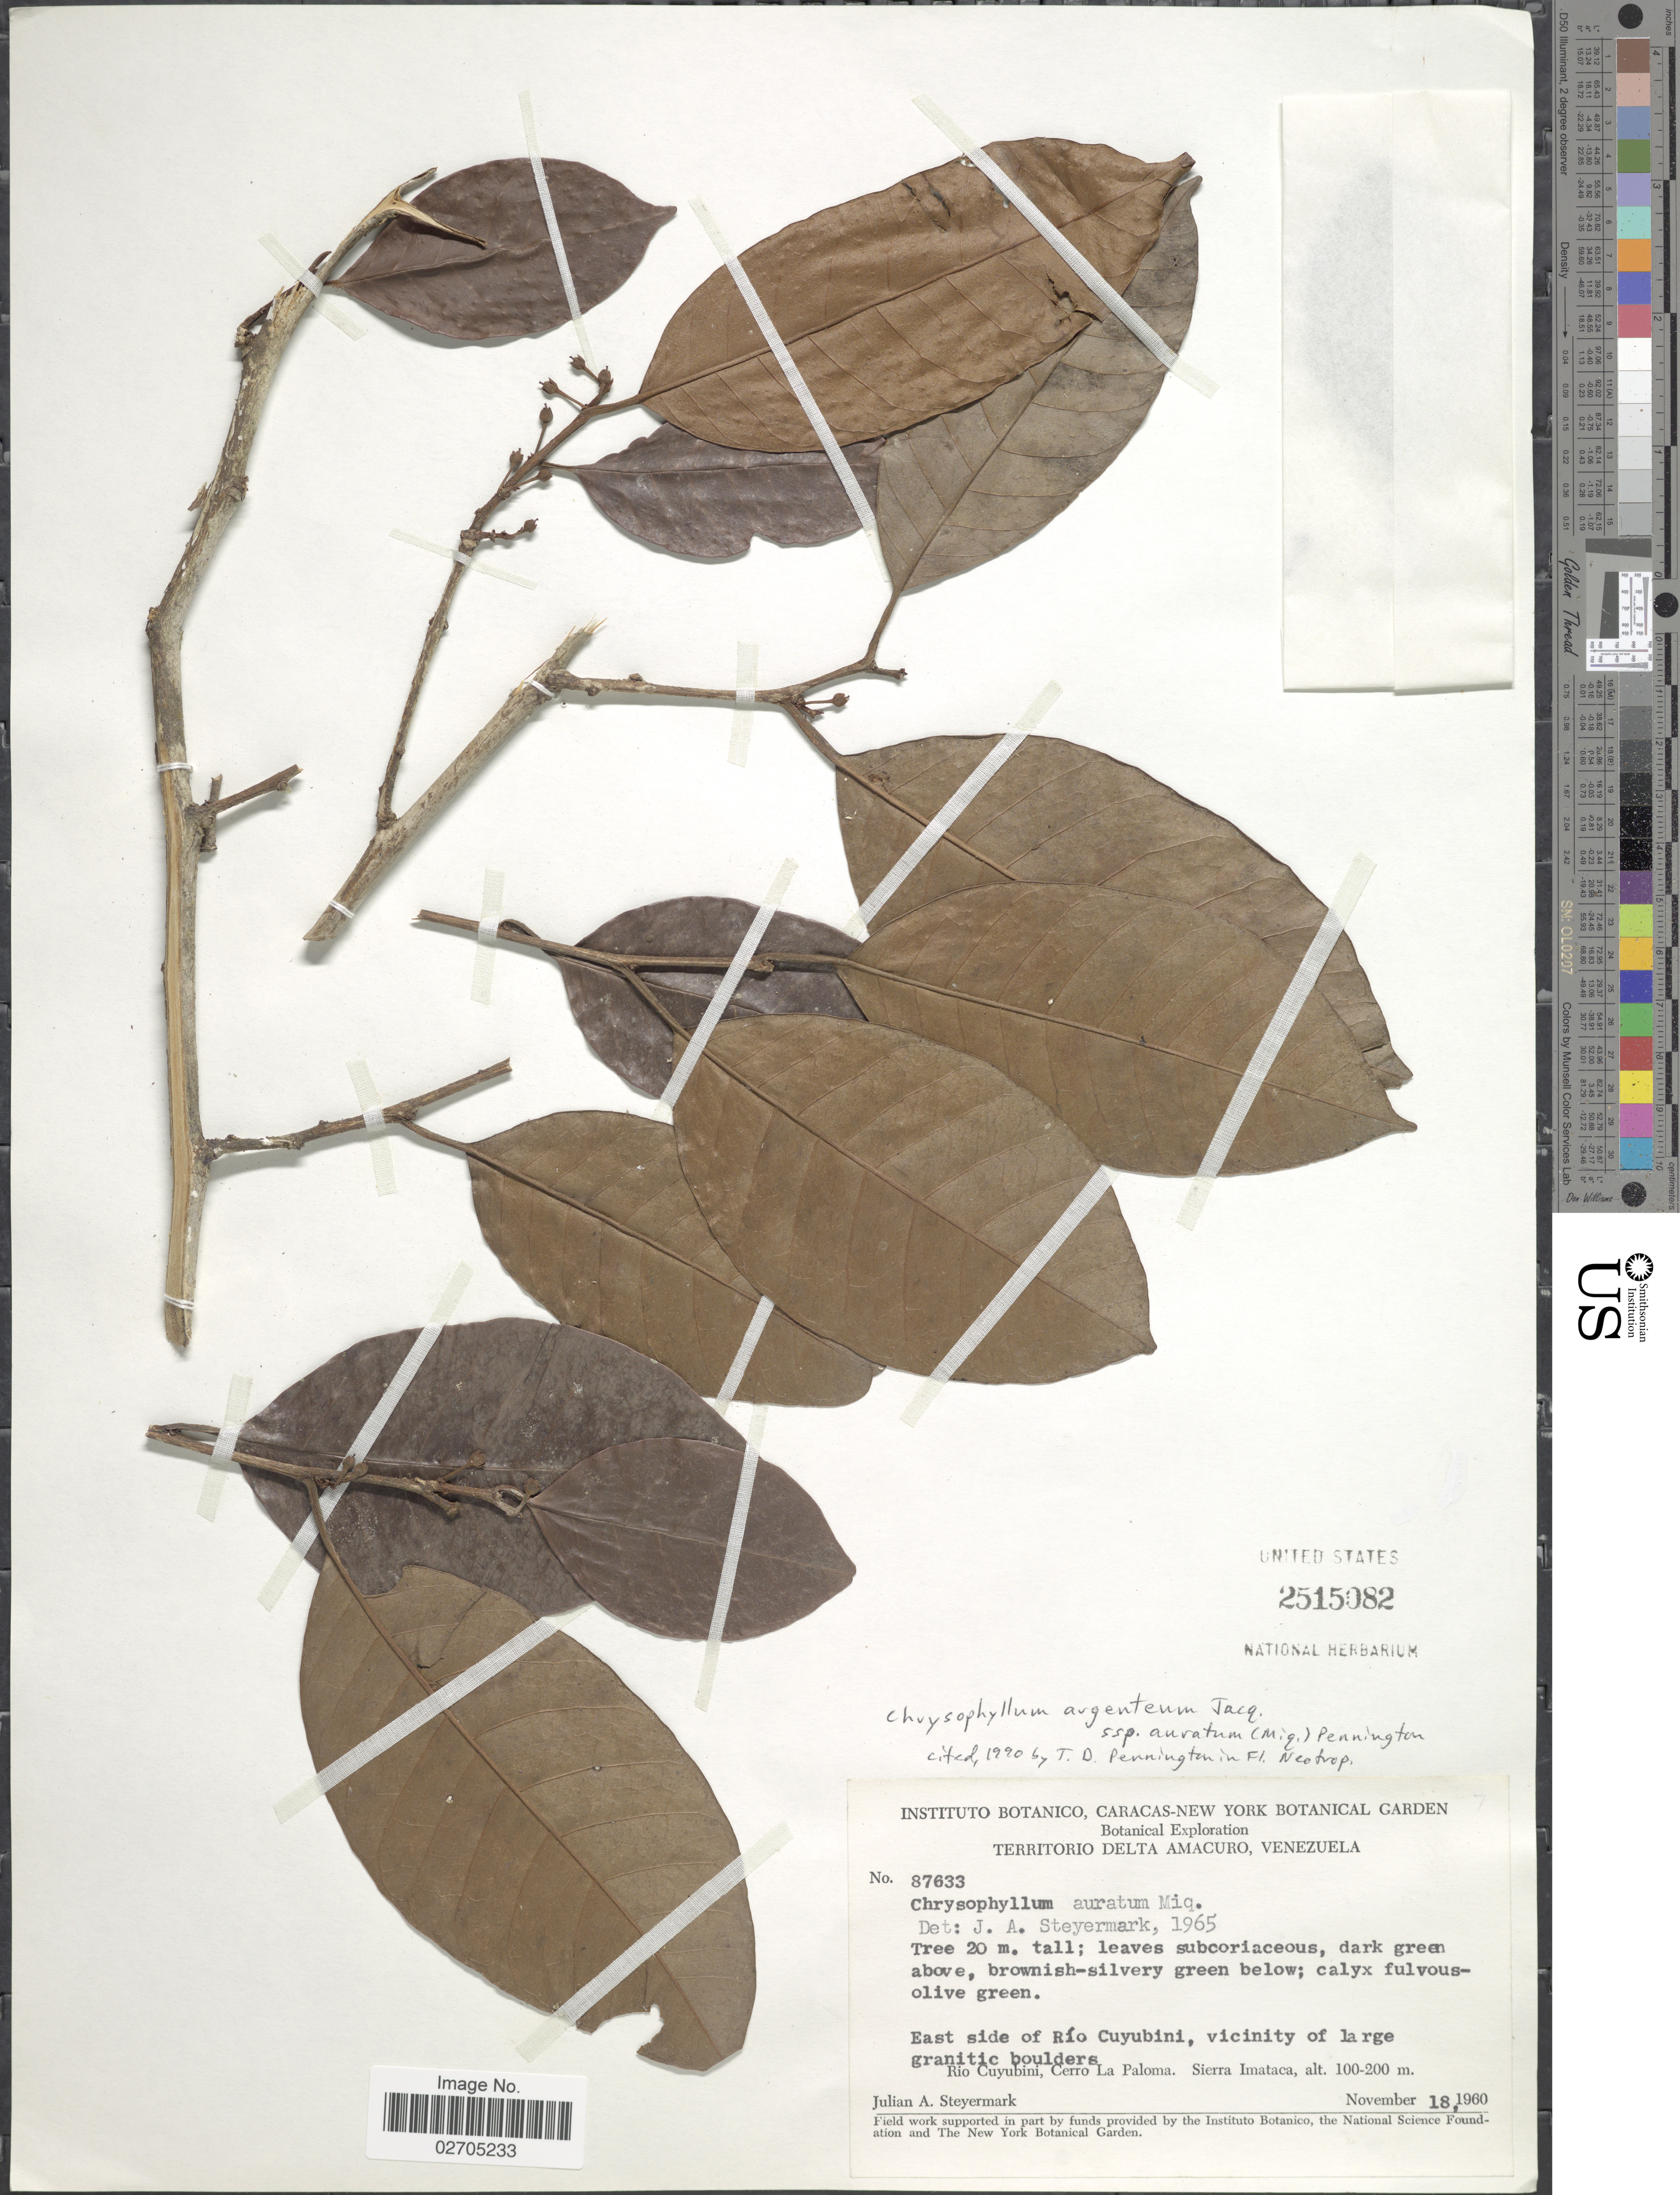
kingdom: Plantae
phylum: Tracheophyta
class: Magnoliopsida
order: Ericales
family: Sapotaceae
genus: Chrysophyllum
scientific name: Chrysophyllum argenteum subsp. auratum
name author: (Miq.) T.D. Penn.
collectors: J. Steyermark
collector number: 87633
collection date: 1960-11-18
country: Venezuela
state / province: Delta Amacuro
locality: Territorio Delta Amacuro, East side of Rio Cuyubini, vicinity of large granitic boulders, Rio Cuyubini, Cerro La Paloma, Sierra Imataca.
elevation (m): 100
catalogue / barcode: US 2515082